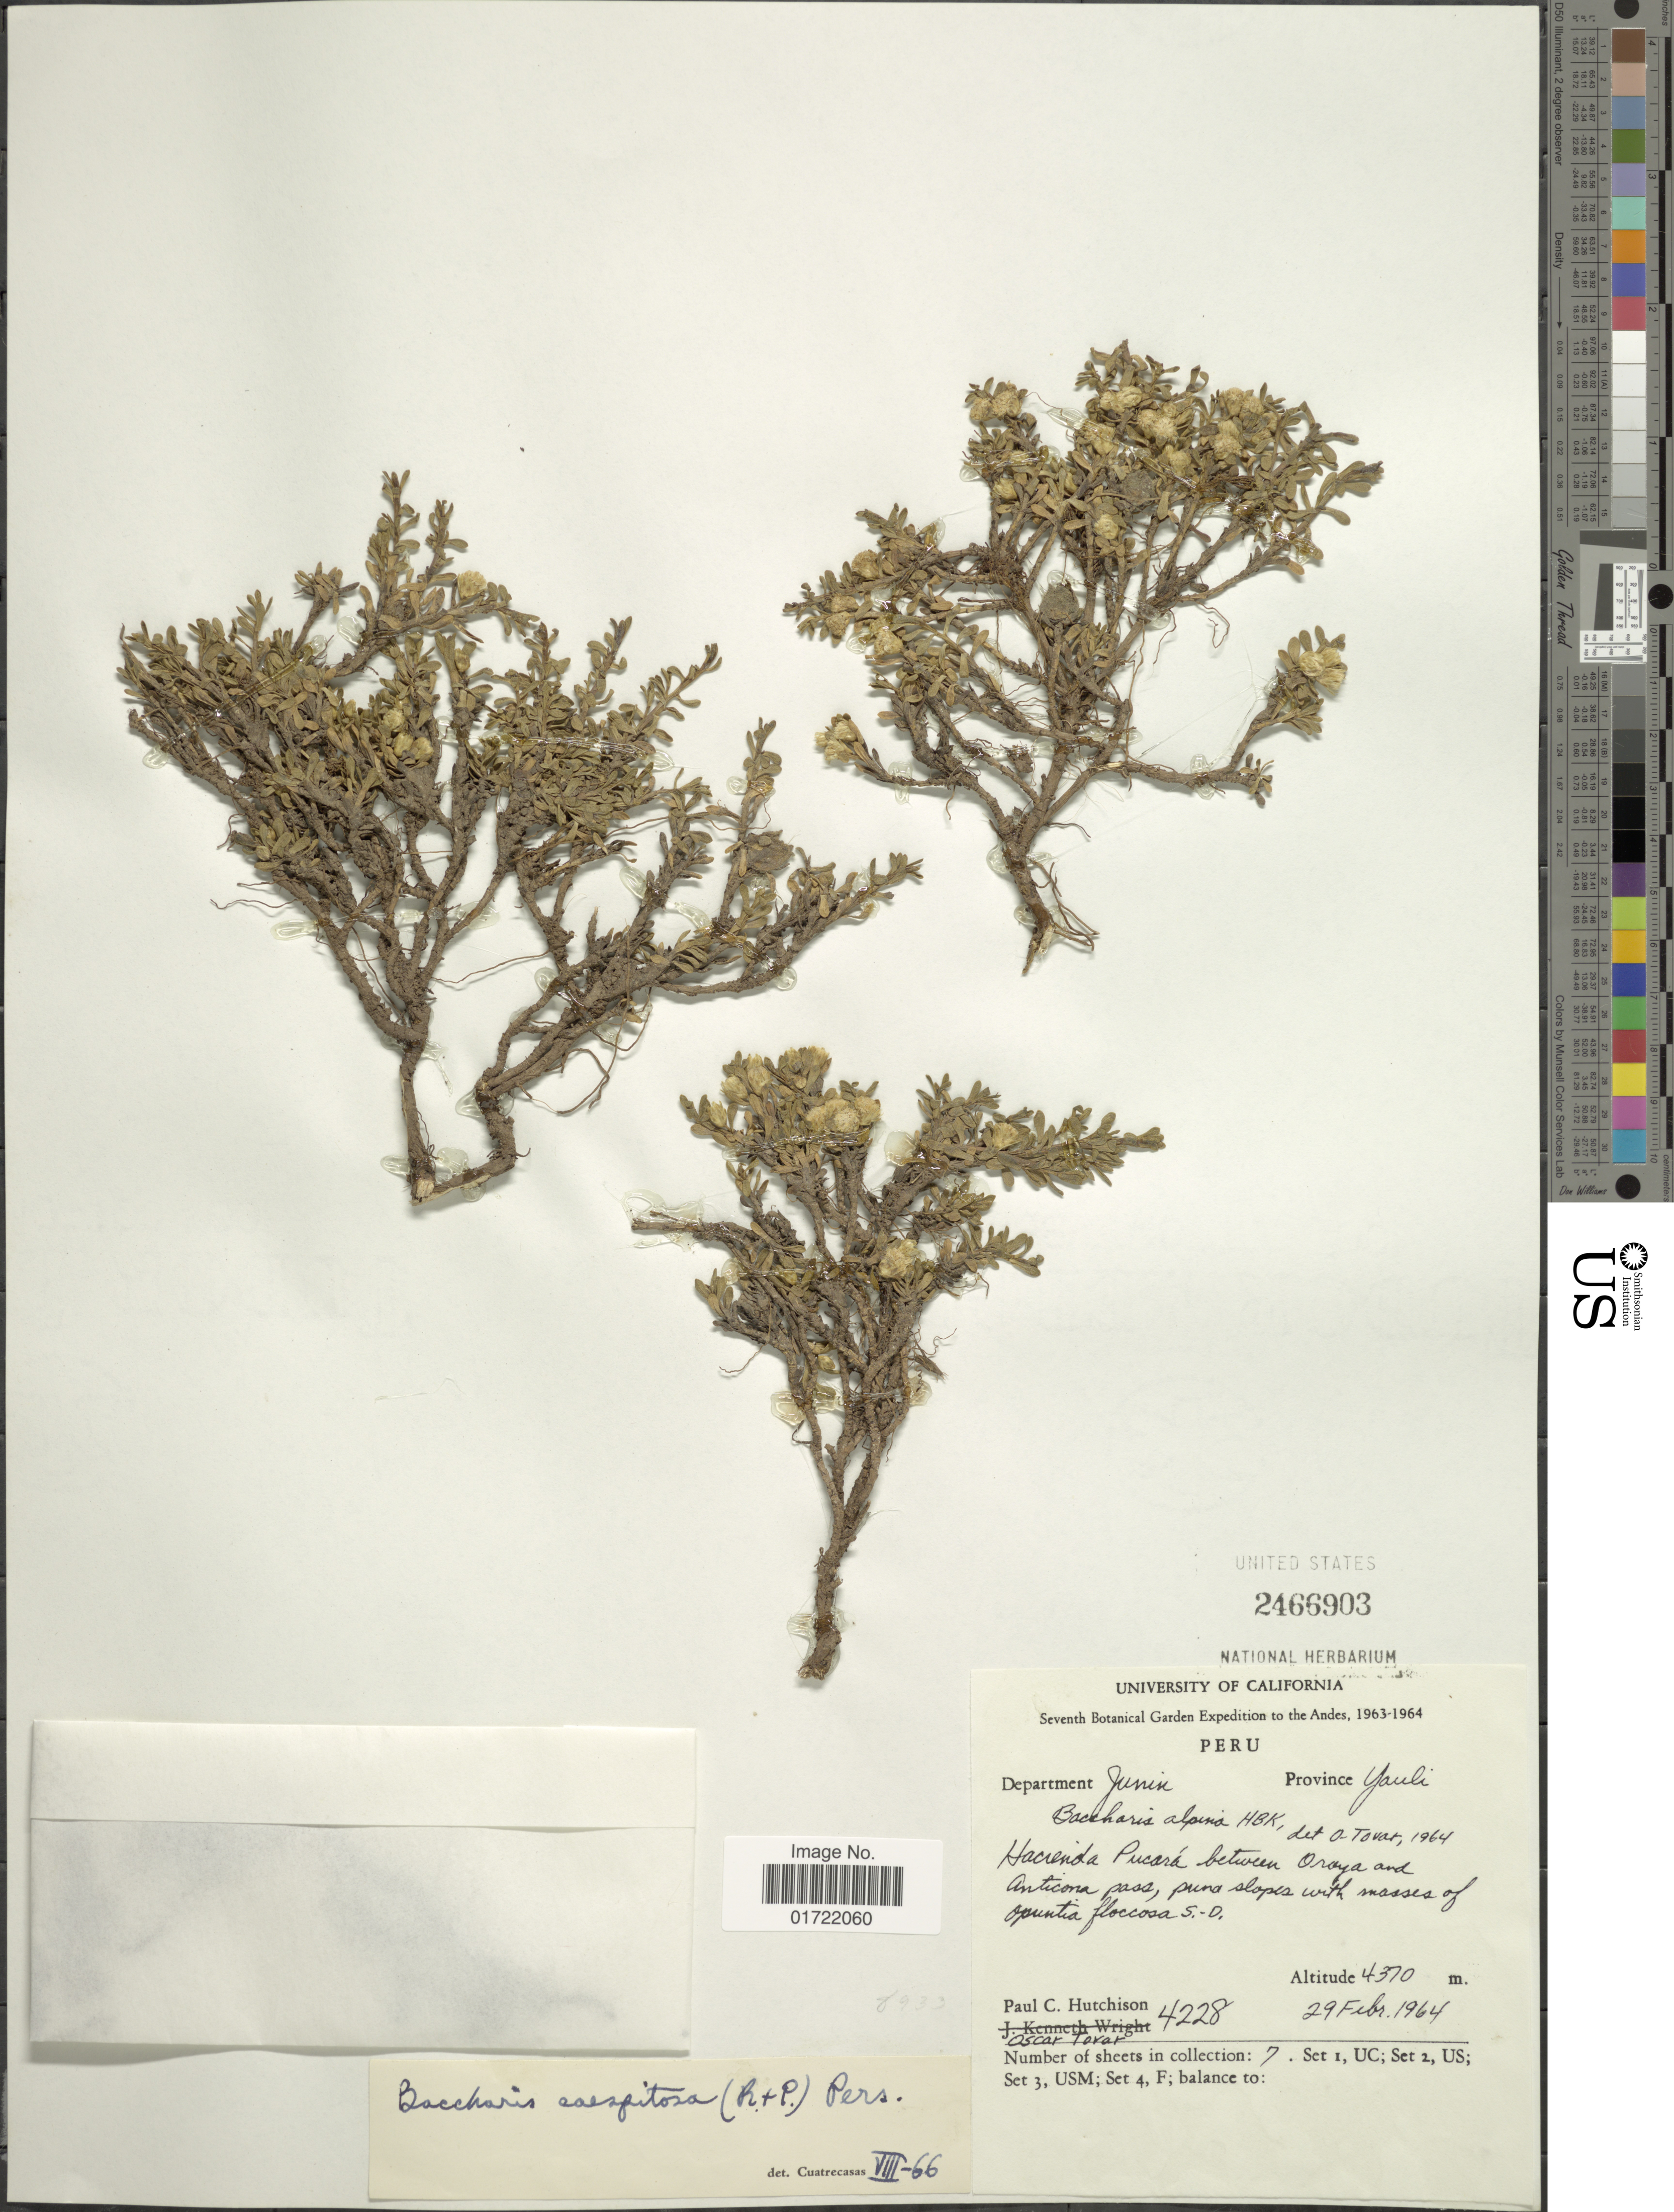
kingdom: Plantae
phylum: Tracheophyta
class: Magnoliopsida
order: Asterales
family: Asteraceae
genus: Baccharis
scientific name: Baccharis caespitosa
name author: (Ruiz & Pav.) Pers.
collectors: P. C. Hutchison & Ó. Tovar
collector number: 4228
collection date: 1964-02-29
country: Peru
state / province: Junín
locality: Hacienda Pucará between Oroya and Anticona pass, puna slopes with masses of Opuntia floccosa, Province Yauli, Department Junín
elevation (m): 4370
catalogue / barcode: US 2466903